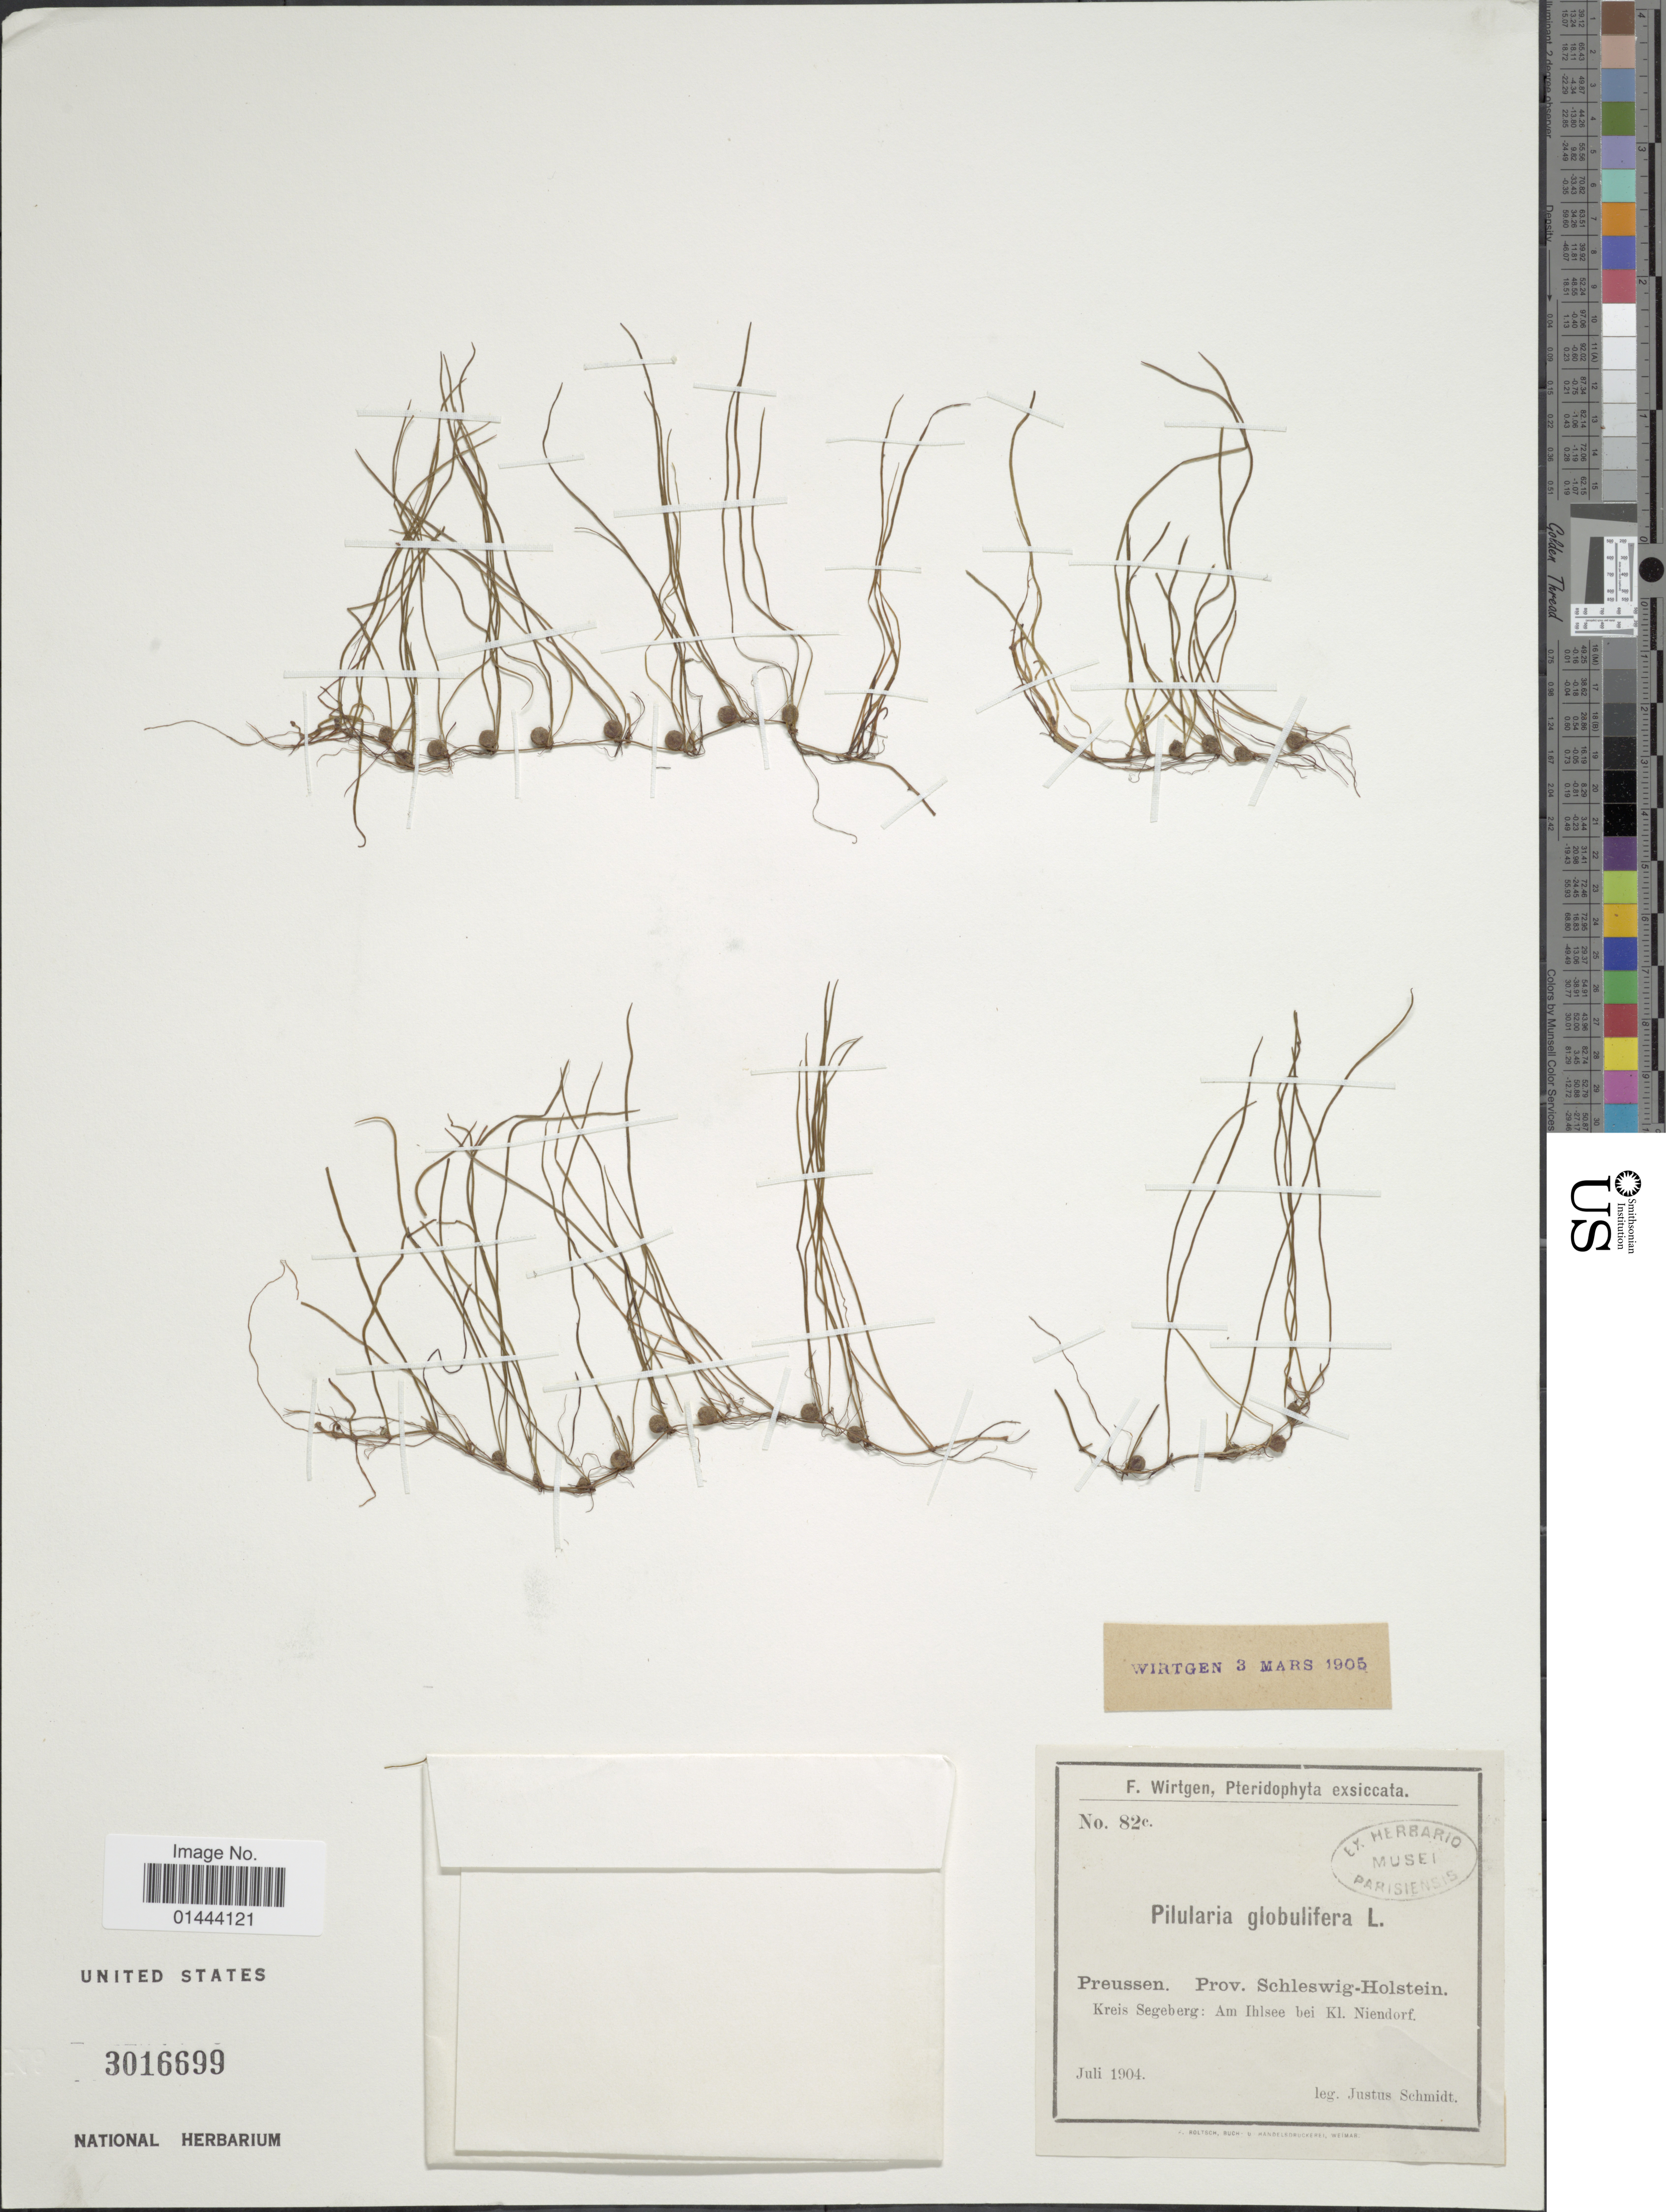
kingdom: Plantae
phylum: Tracheophyta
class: Polypodiopsida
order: Salviniales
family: Marsileaceae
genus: Pilularia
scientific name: Pilularia globulifera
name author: L.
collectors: J. Schmidt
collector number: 82c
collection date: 1904-07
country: Germany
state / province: Schleswig-Holstein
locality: Preussen, Kreis Segeberg: Am Ihlsee bei Kl. Niendorf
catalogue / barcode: US 3016699